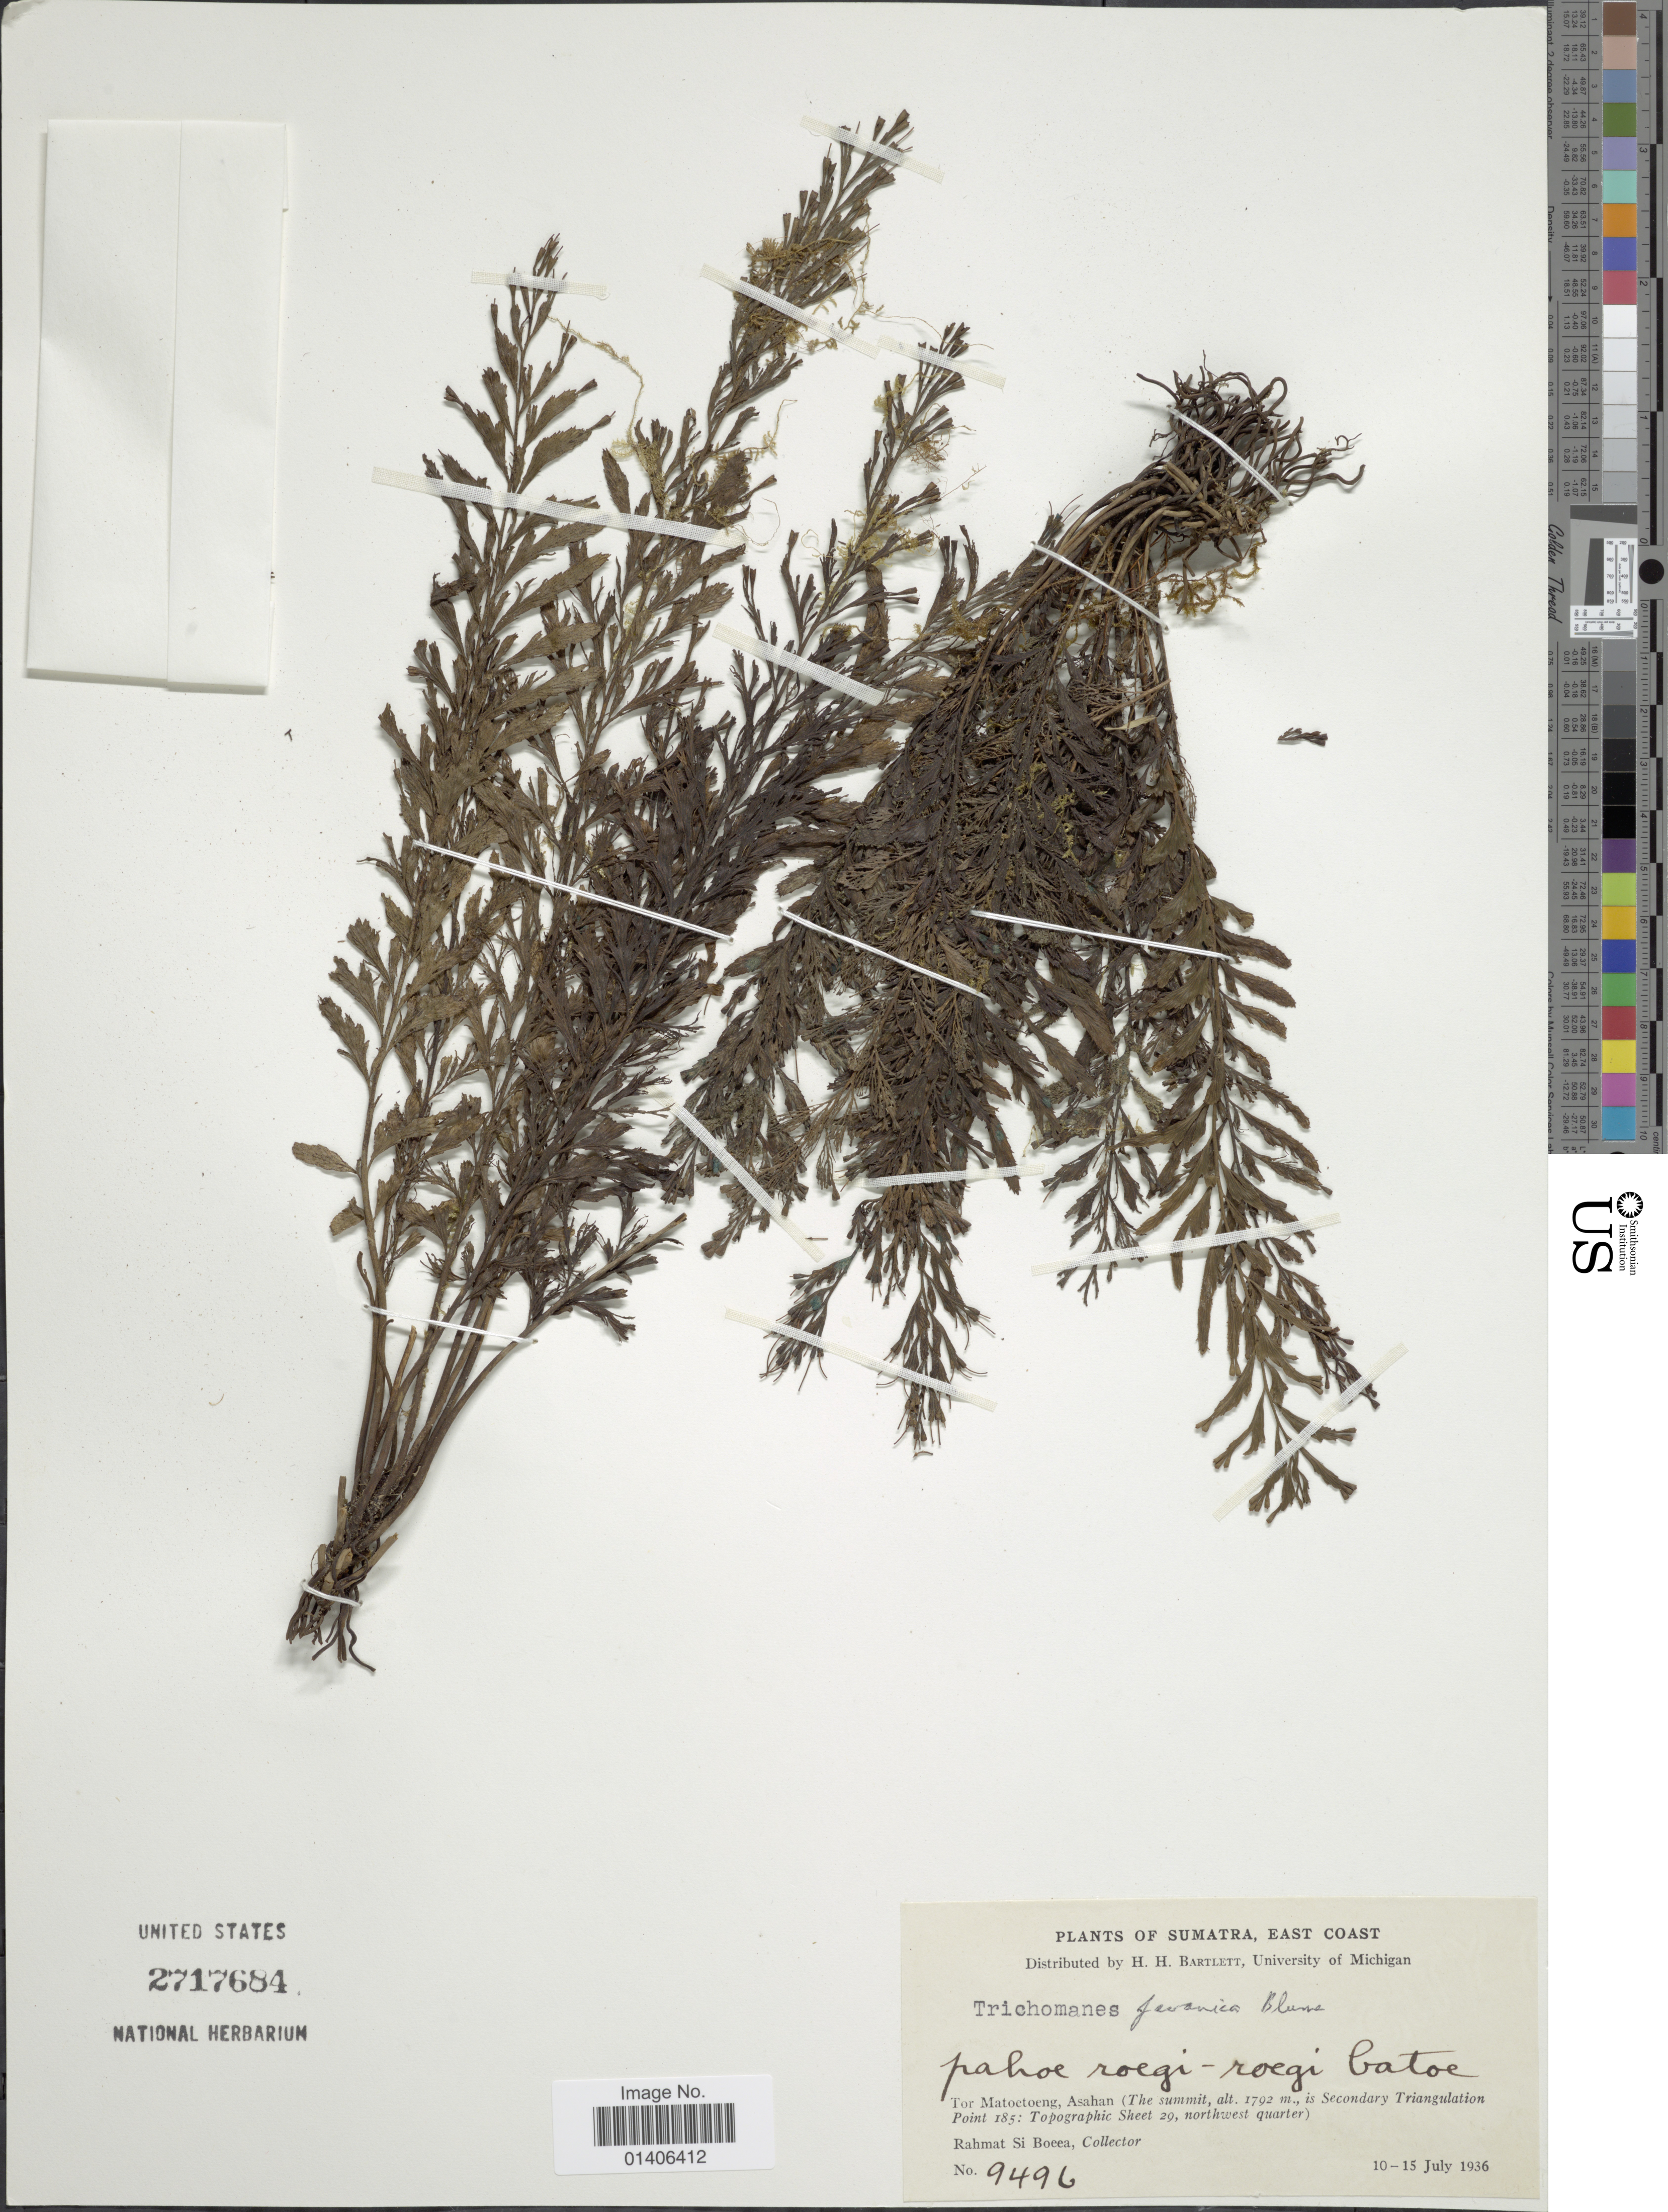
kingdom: Plantae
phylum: Tracheophyta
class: Polypodiopsida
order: Hymenophyllales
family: Hymenophyllaceae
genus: Cephalomanes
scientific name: Cephalomanes javanicum var. javanicum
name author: C. Presl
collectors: Rahmat Si Boeea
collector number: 9496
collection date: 1936-07-10/1936-07-15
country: Indonesia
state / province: Sumatra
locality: East Coast, pahoe roegi-roegi batoe, Tor Matoetoeng, Asahan (The summit, is Secondary Triangulation Point 185: Topographic Sheet 29, northwest quarter)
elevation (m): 1792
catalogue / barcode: US 2717684